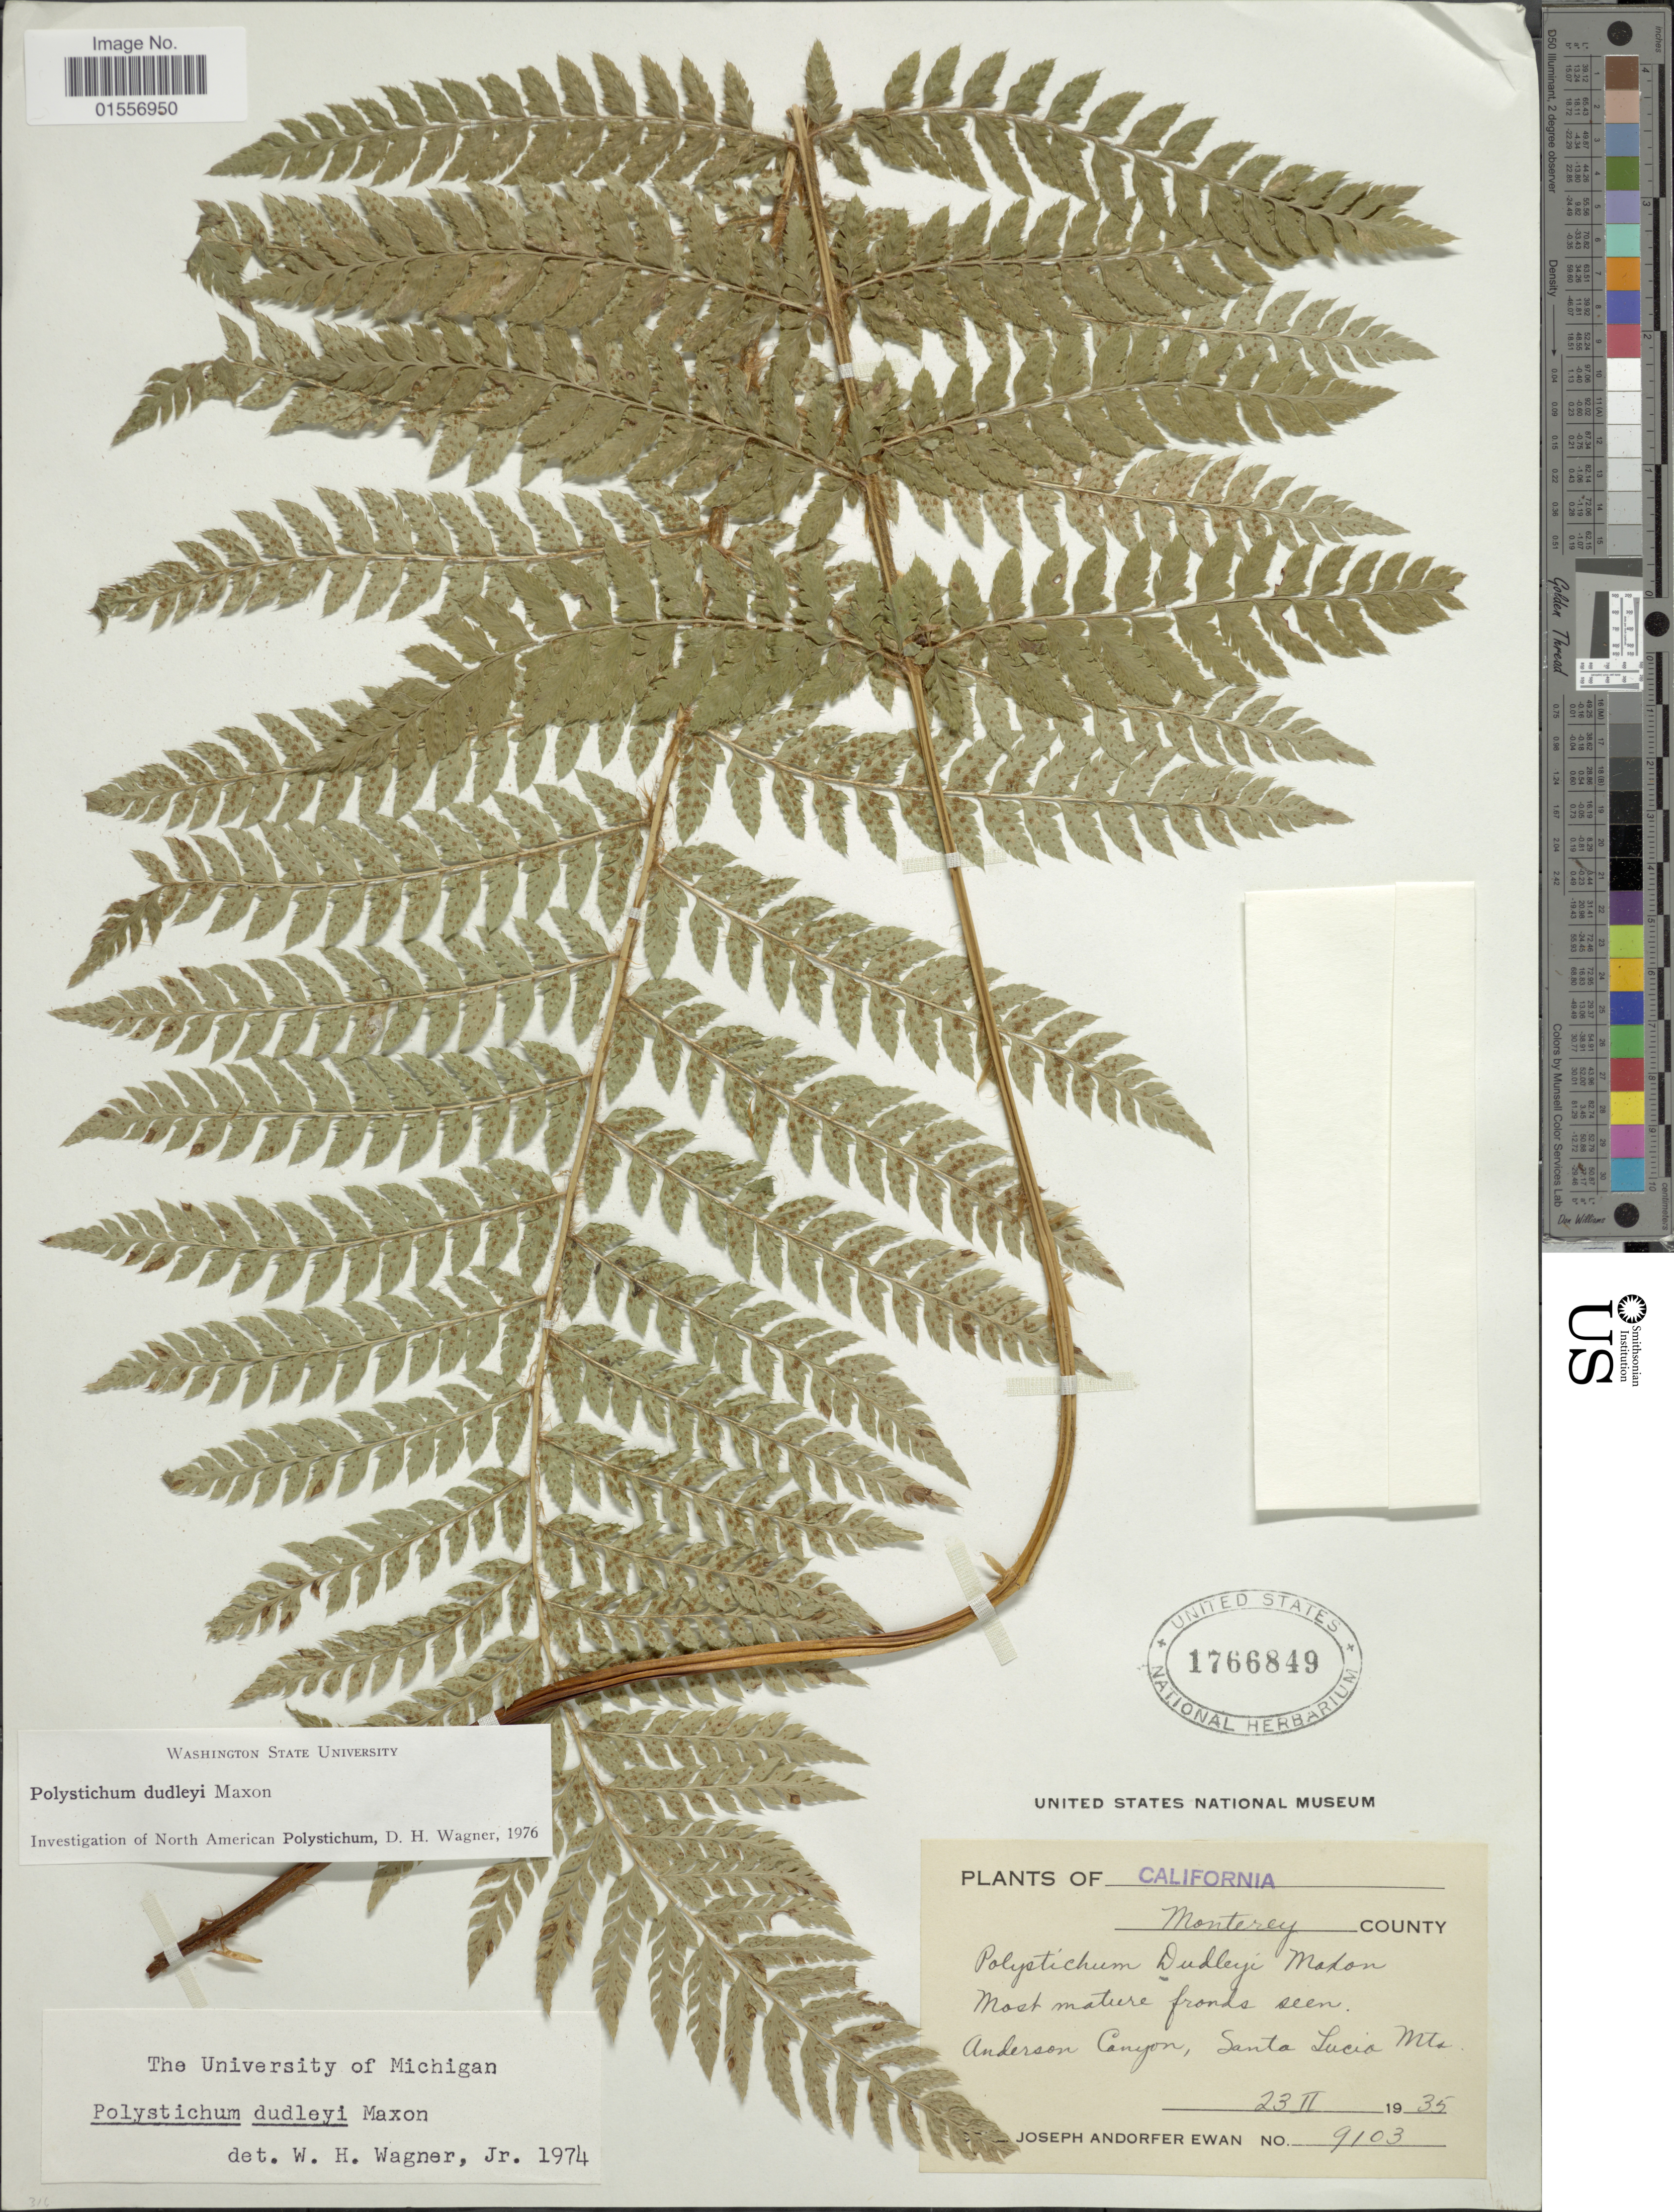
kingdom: Plantae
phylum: Tracheophyta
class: Polypodiopsida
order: Polypodiales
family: Dryopteridaceae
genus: Polystichum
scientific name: Polystichum dudleyi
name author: Maxon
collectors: J. A. Ewan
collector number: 9103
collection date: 1935-02-23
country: United States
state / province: California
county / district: Monterey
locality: Monterey County, Anderson Canyon, Santa Lucia Mts.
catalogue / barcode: US 1766849